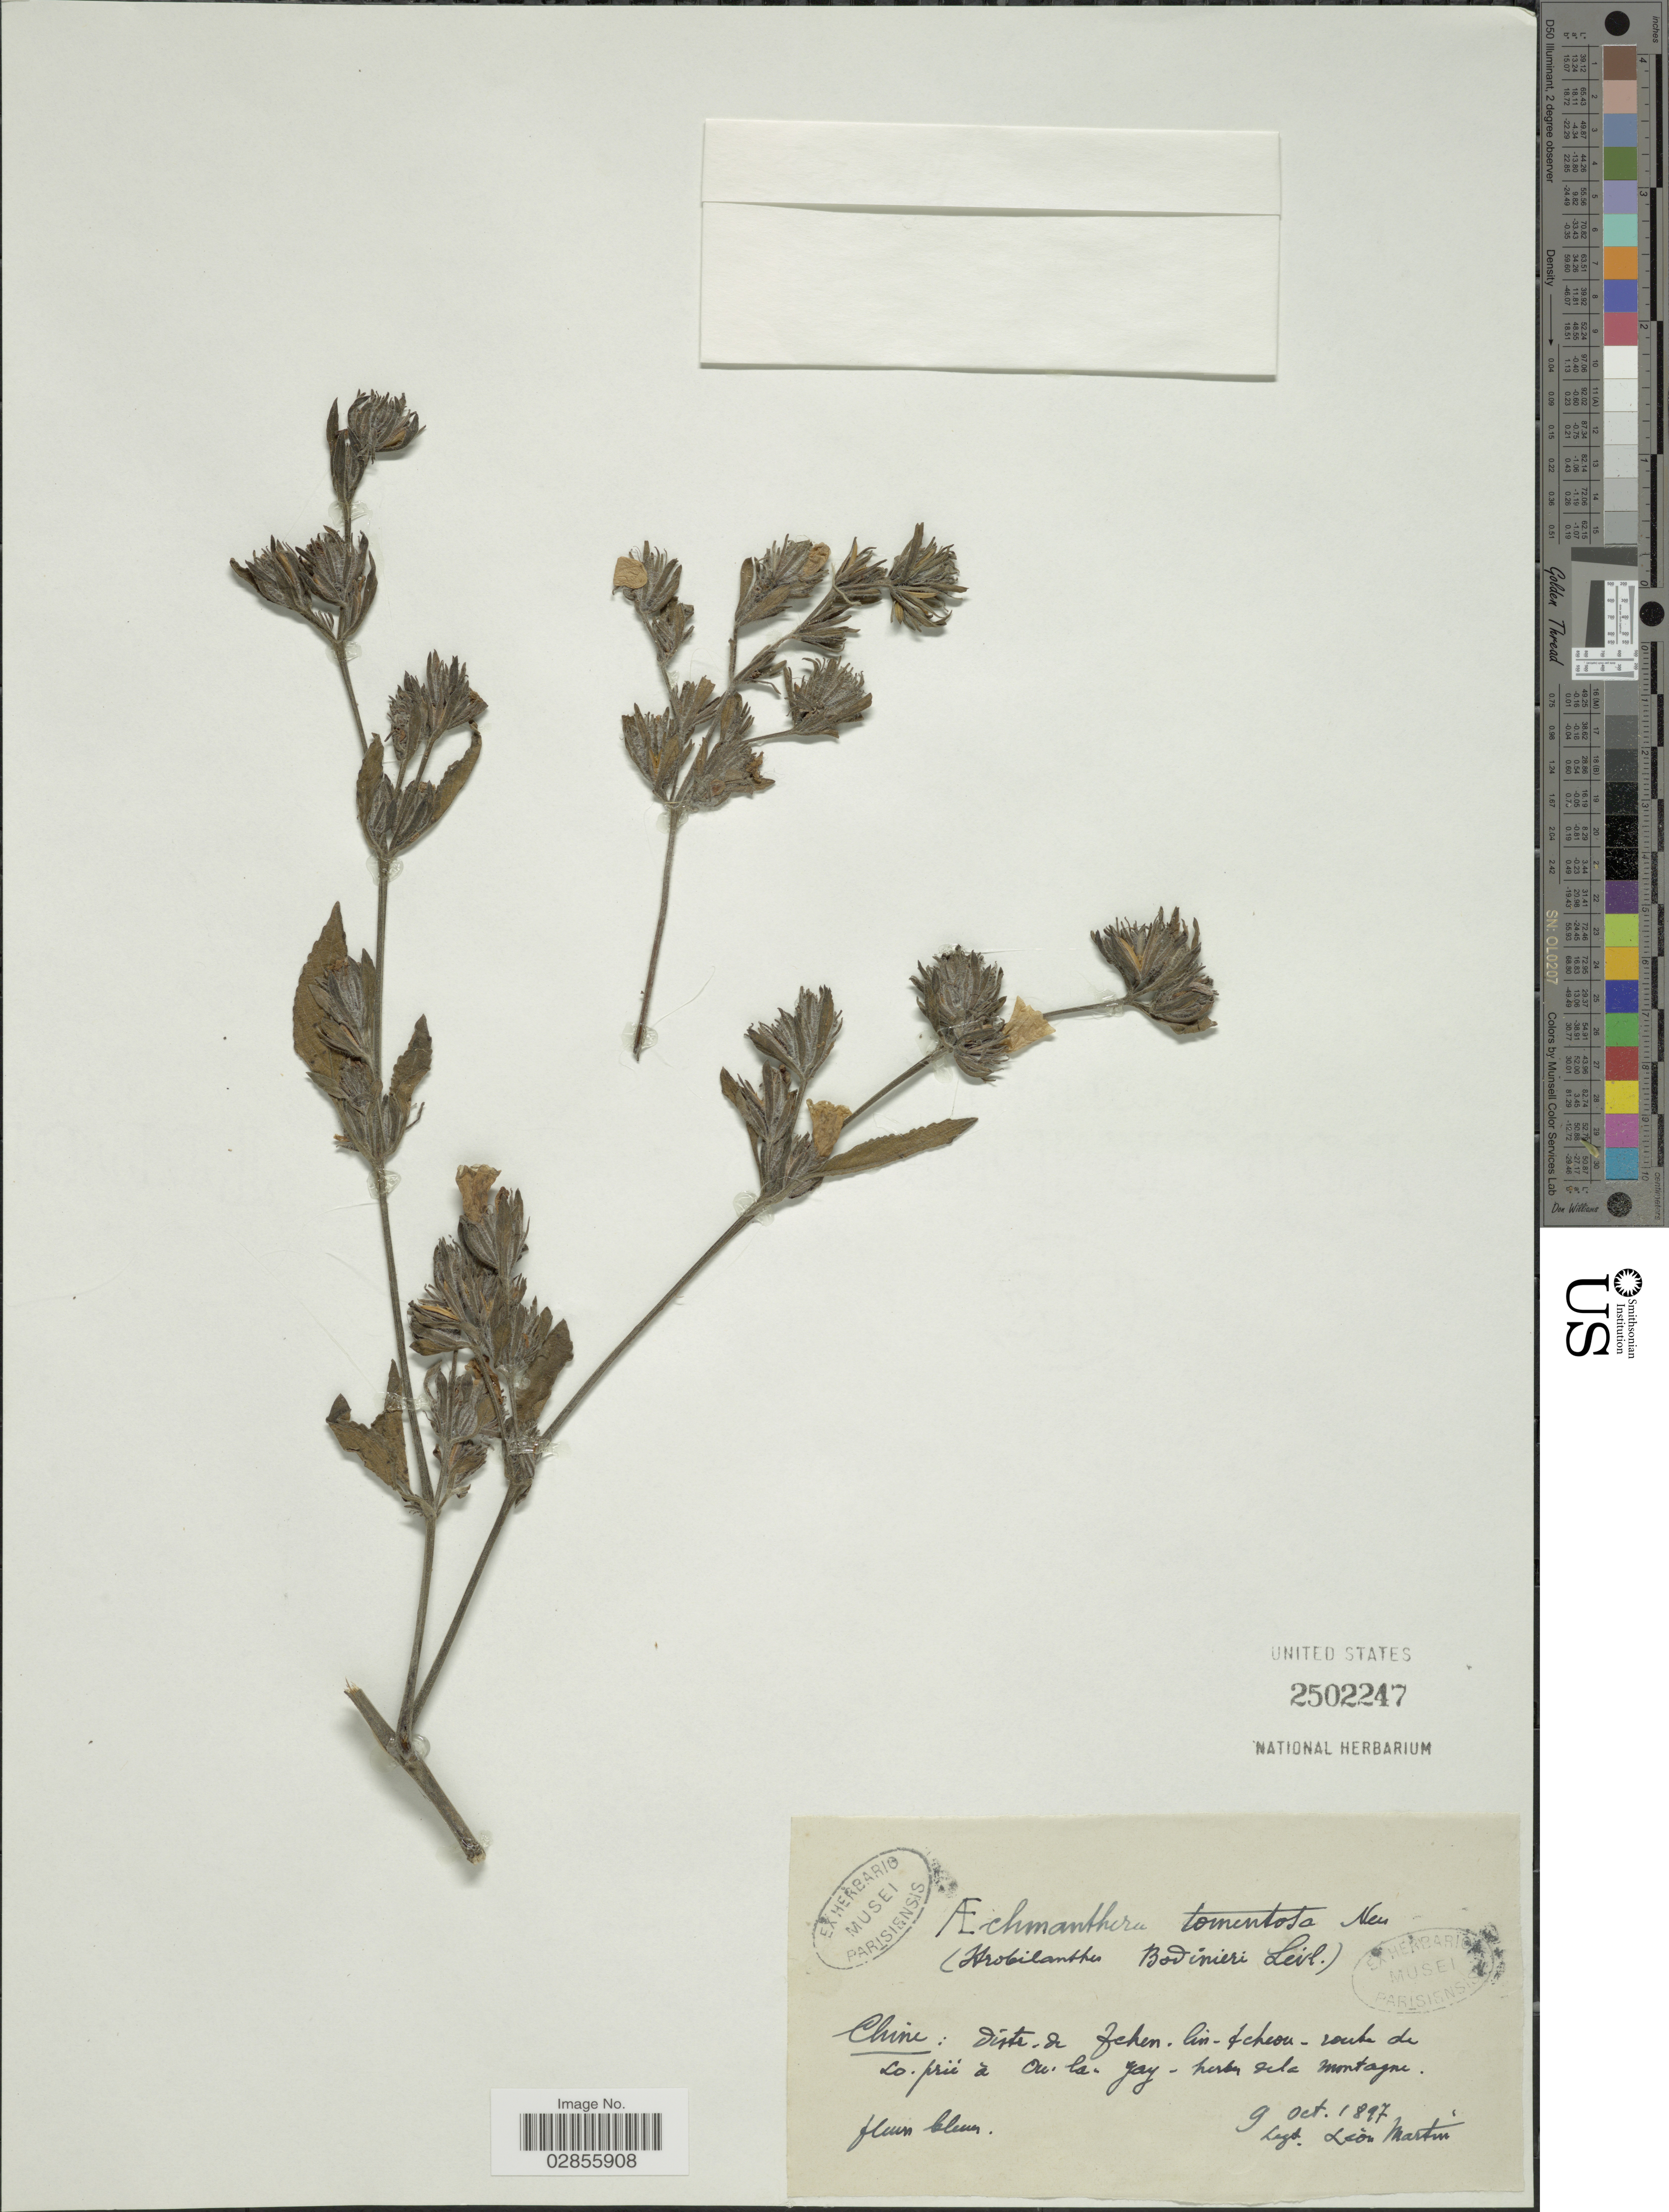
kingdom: Plantae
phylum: Tracheophyta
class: Magnoliopsida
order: Lamiales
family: Acanthaceae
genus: Aechmanthera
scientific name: Aechmanthera tomentosa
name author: Nees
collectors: L. Martin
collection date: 1897-10-09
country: China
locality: Distr. de Ichen, lin-tcheou- route de So. prié à Ou la Jay.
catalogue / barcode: US 2502247